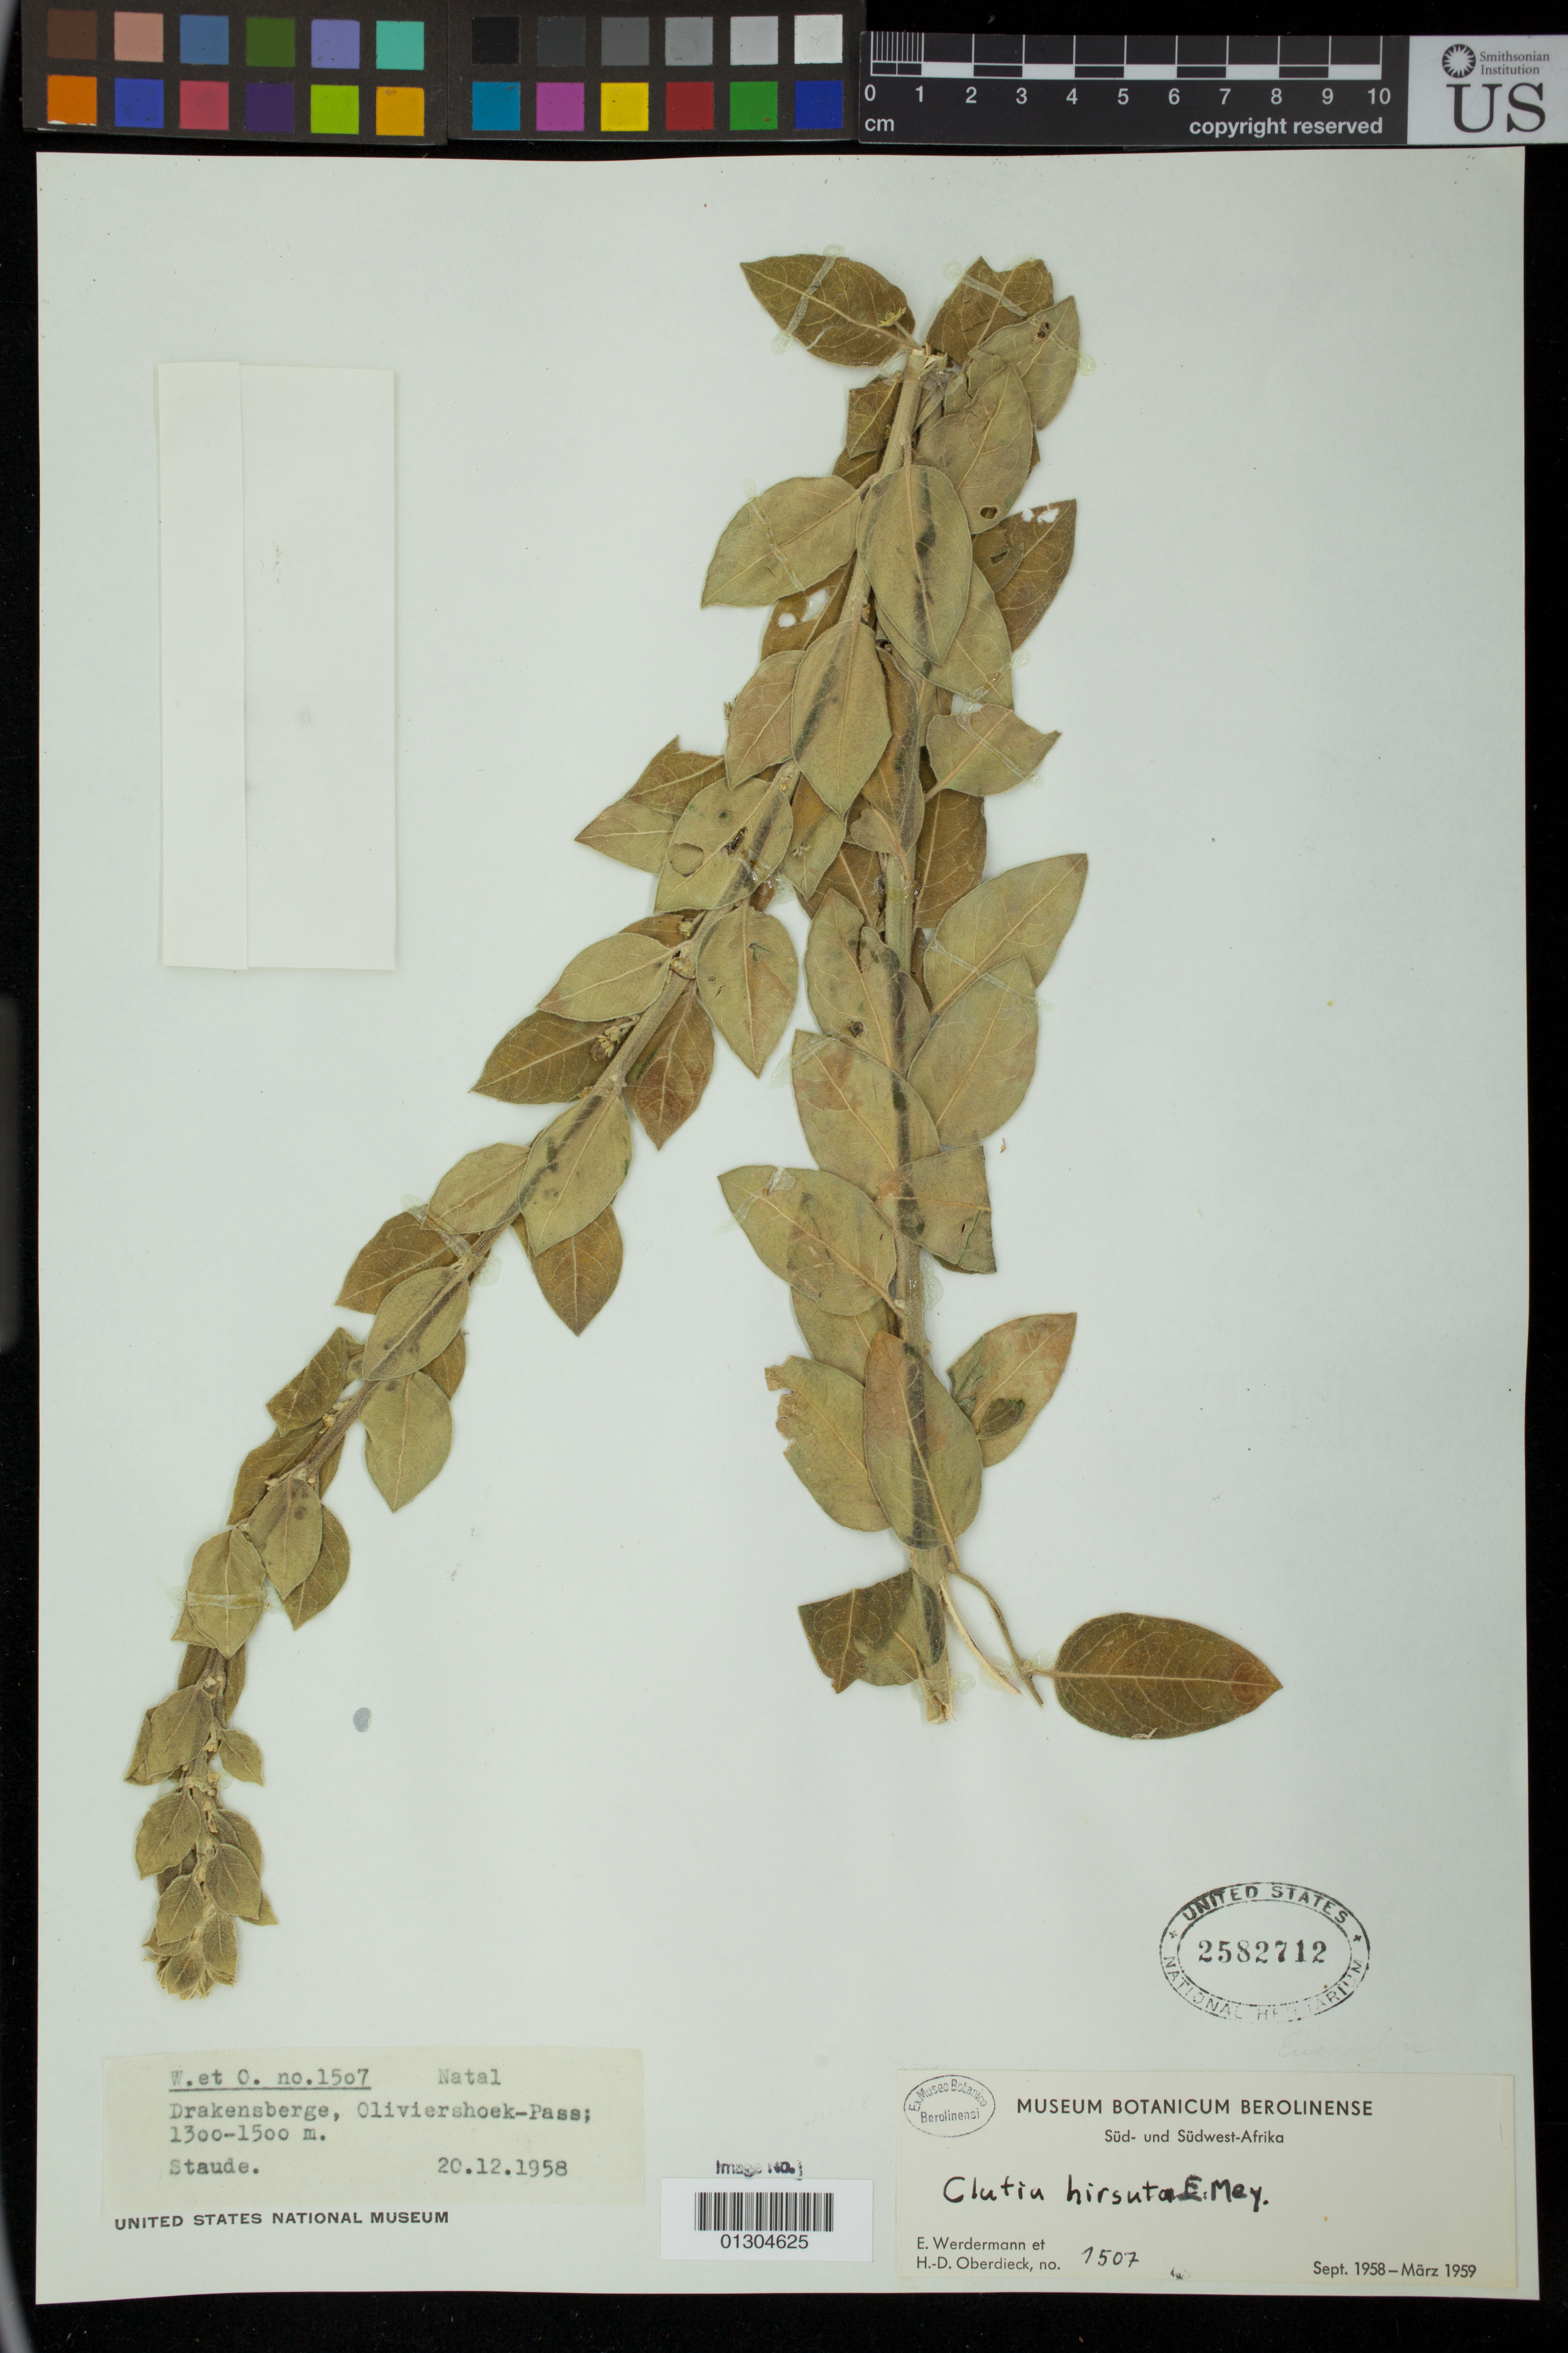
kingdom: Plantae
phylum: Tracheophyta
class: Magnoliopsida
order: Malpighiales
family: Peraceae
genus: Clutia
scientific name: Clutia hirsuta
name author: (Sond.) Müll. Arg.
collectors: E. Werdermann & H. Oberdieck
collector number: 1507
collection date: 1958-12-20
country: South Africa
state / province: KwaZulu-Natal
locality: Drakensberge, Oliviershoek-Pass (Oliviershoekpas)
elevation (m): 396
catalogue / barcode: US 2582712